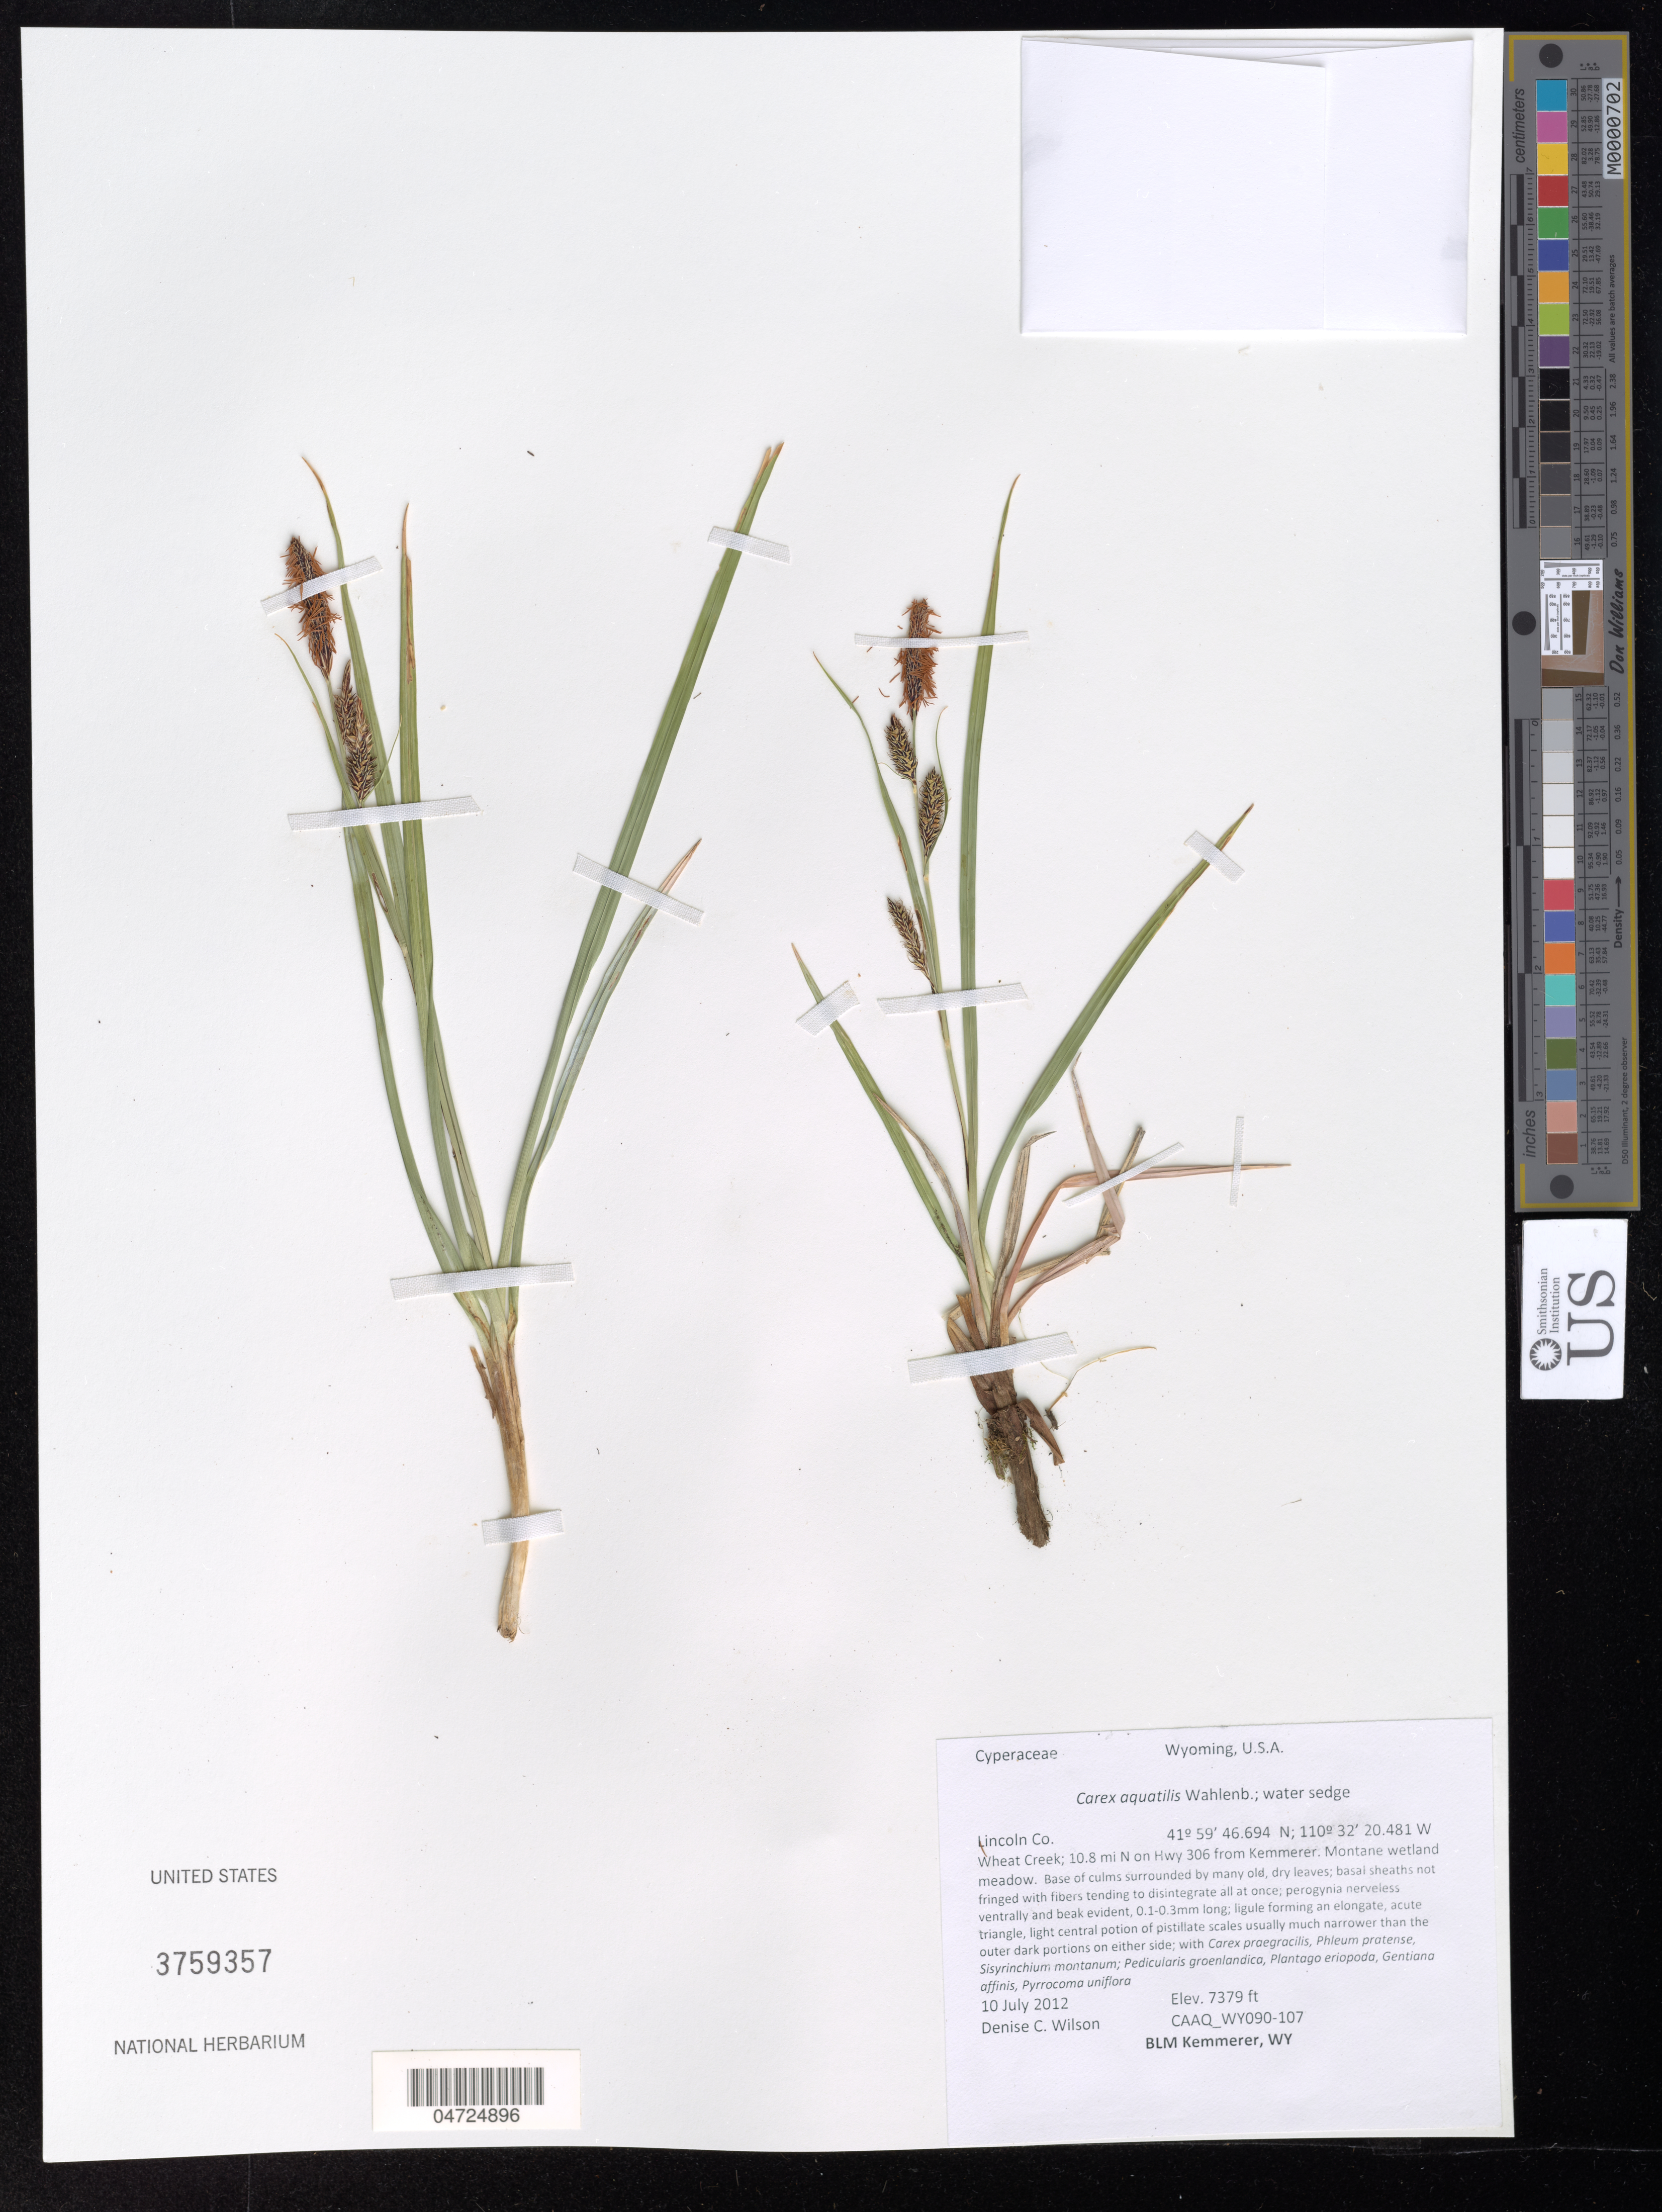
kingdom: Plantae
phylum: Tracheophyta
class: Liliopsida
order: Poales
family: Cyperaceae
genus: Carex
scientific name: Carex aquatilis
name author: Wahlenb.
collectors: D. Wilson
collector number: CAAQ_WY090-107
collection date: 2012-07-10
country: United States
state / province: Wyoming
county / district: Lincoln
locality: Lincoln Co. Wheat Creek; 10.8 mi N on Hwy 306 from Kemmerer.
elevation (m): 2249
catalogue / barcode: US 3759357